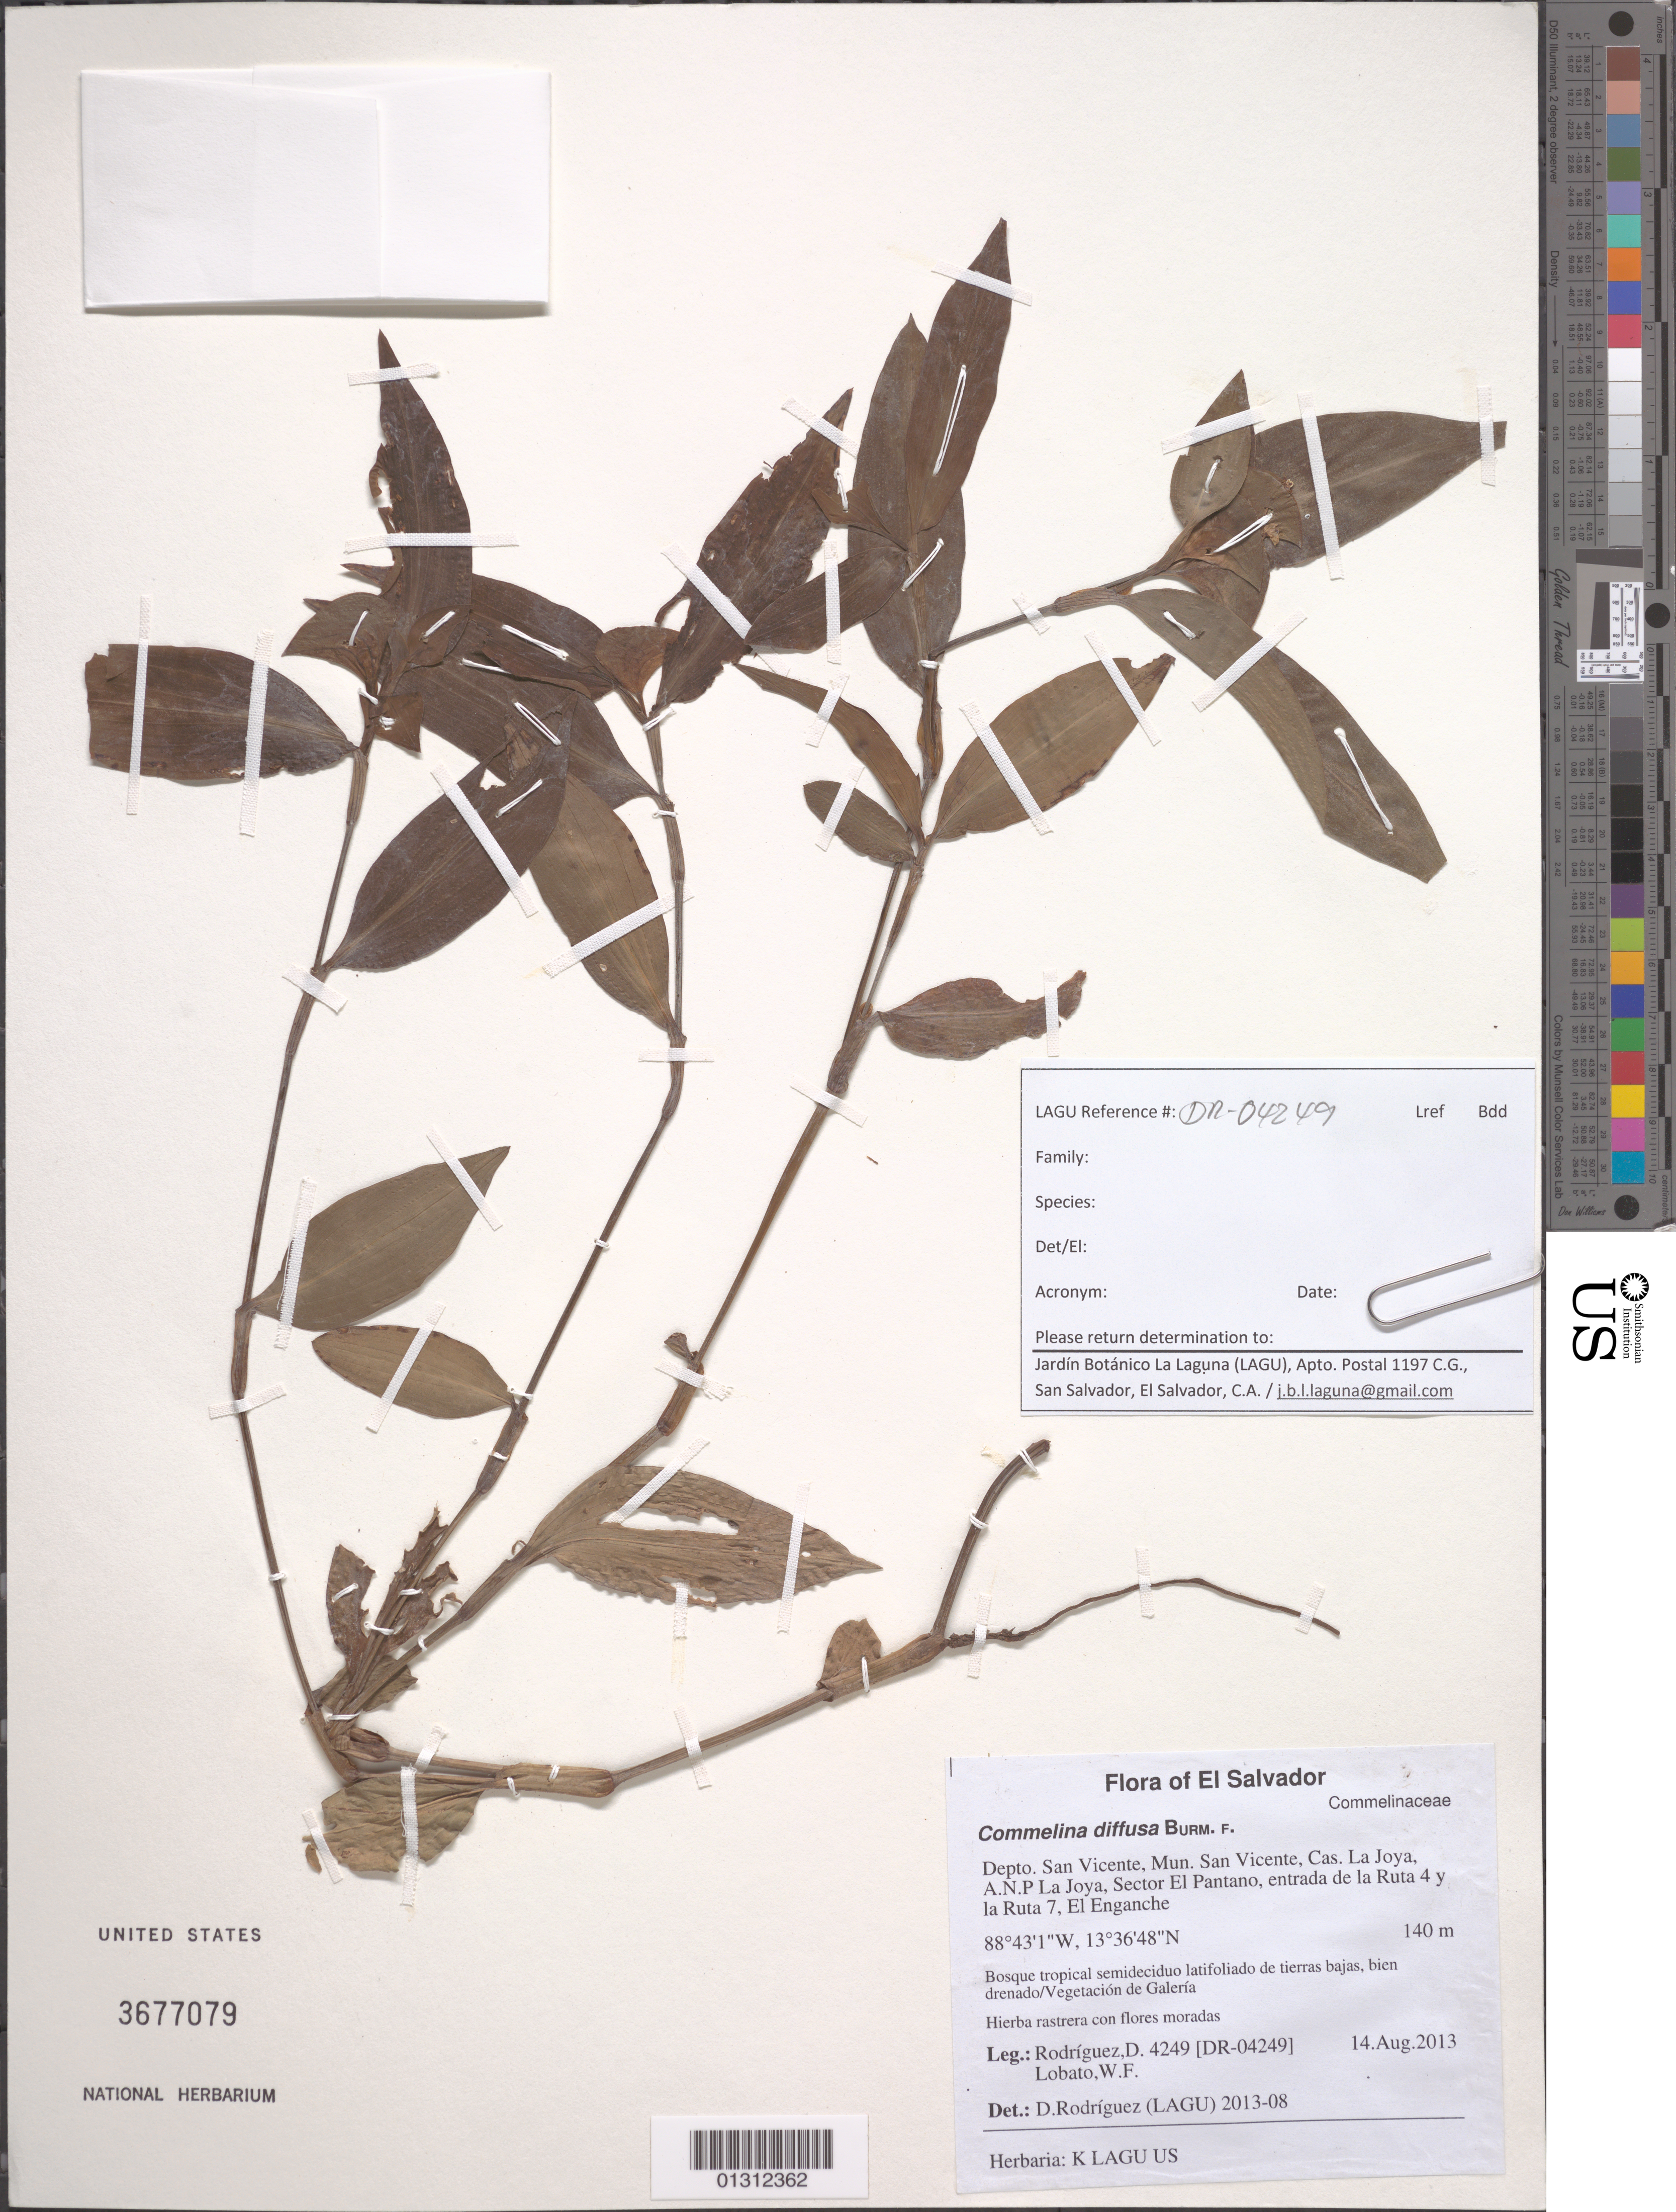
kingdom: Plantae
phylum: Tracheophyta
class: Liliopsida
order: Commelinales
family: Commelinaceae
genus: Commelina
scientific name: Commelina diffusa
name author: Burm. f.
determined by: Rodriguez, D.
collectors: D. Rodriguez & W. Lobato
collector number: DR-04249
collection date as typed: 14.Aug.2013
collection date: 2013-08-14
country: El Salvador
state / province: San Vincente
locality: Depto. San Vincente, Mun. Cas. La Joya, A.N.P. La Joya, Sector El pantano, entrada de la Ruta 4 y la Ruta 7, El Enganche.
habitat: Bosque tropical semideciduo latifoliado de tierras, bien drenado/Vegetación de Galería.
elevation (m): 140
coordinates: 13 36 48 N, 88 43 1 W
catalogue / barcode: US 3677079